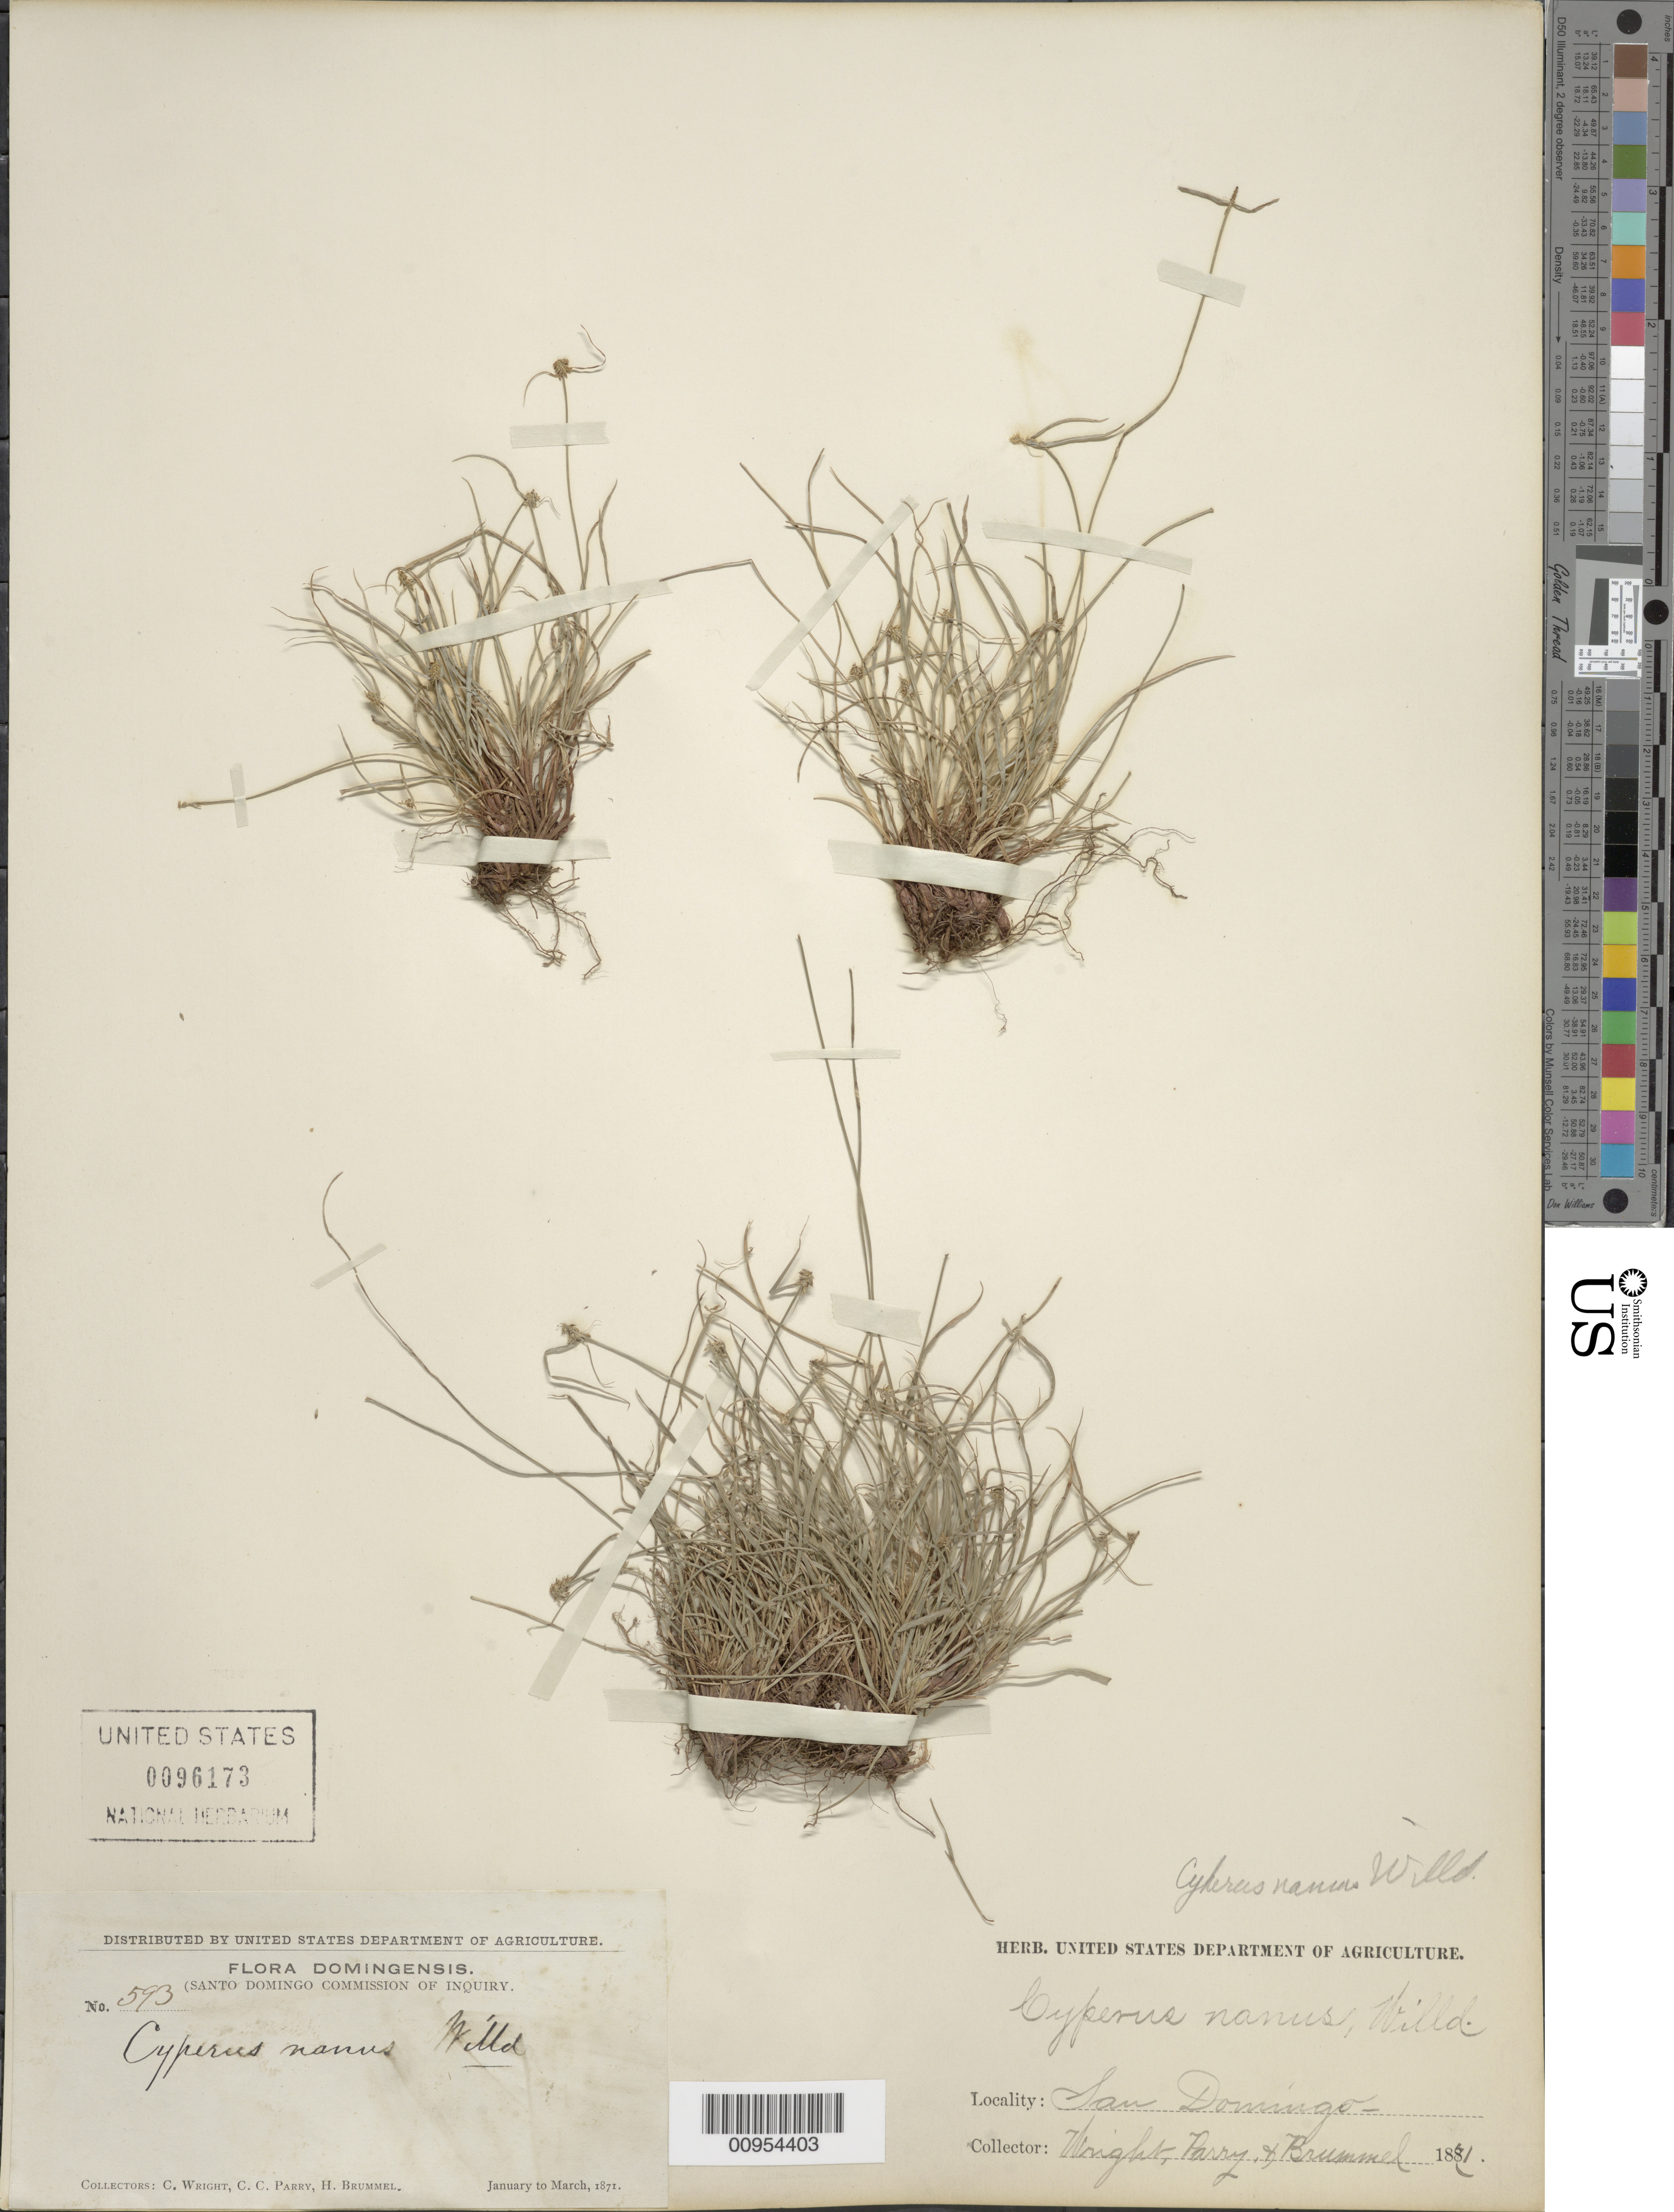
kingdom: Plantae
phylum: Tracheophyta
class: Liliopsida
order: Poales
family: Cyperaceae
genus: Cyperus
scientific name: Cyperus nanus var. nanus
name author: Willd.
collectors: C. Wright, C. C. Parry & H. Brummel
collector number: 593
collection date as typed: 1871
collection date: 1871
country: Dominican Republic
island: Hispaniola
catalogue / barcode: US 96173